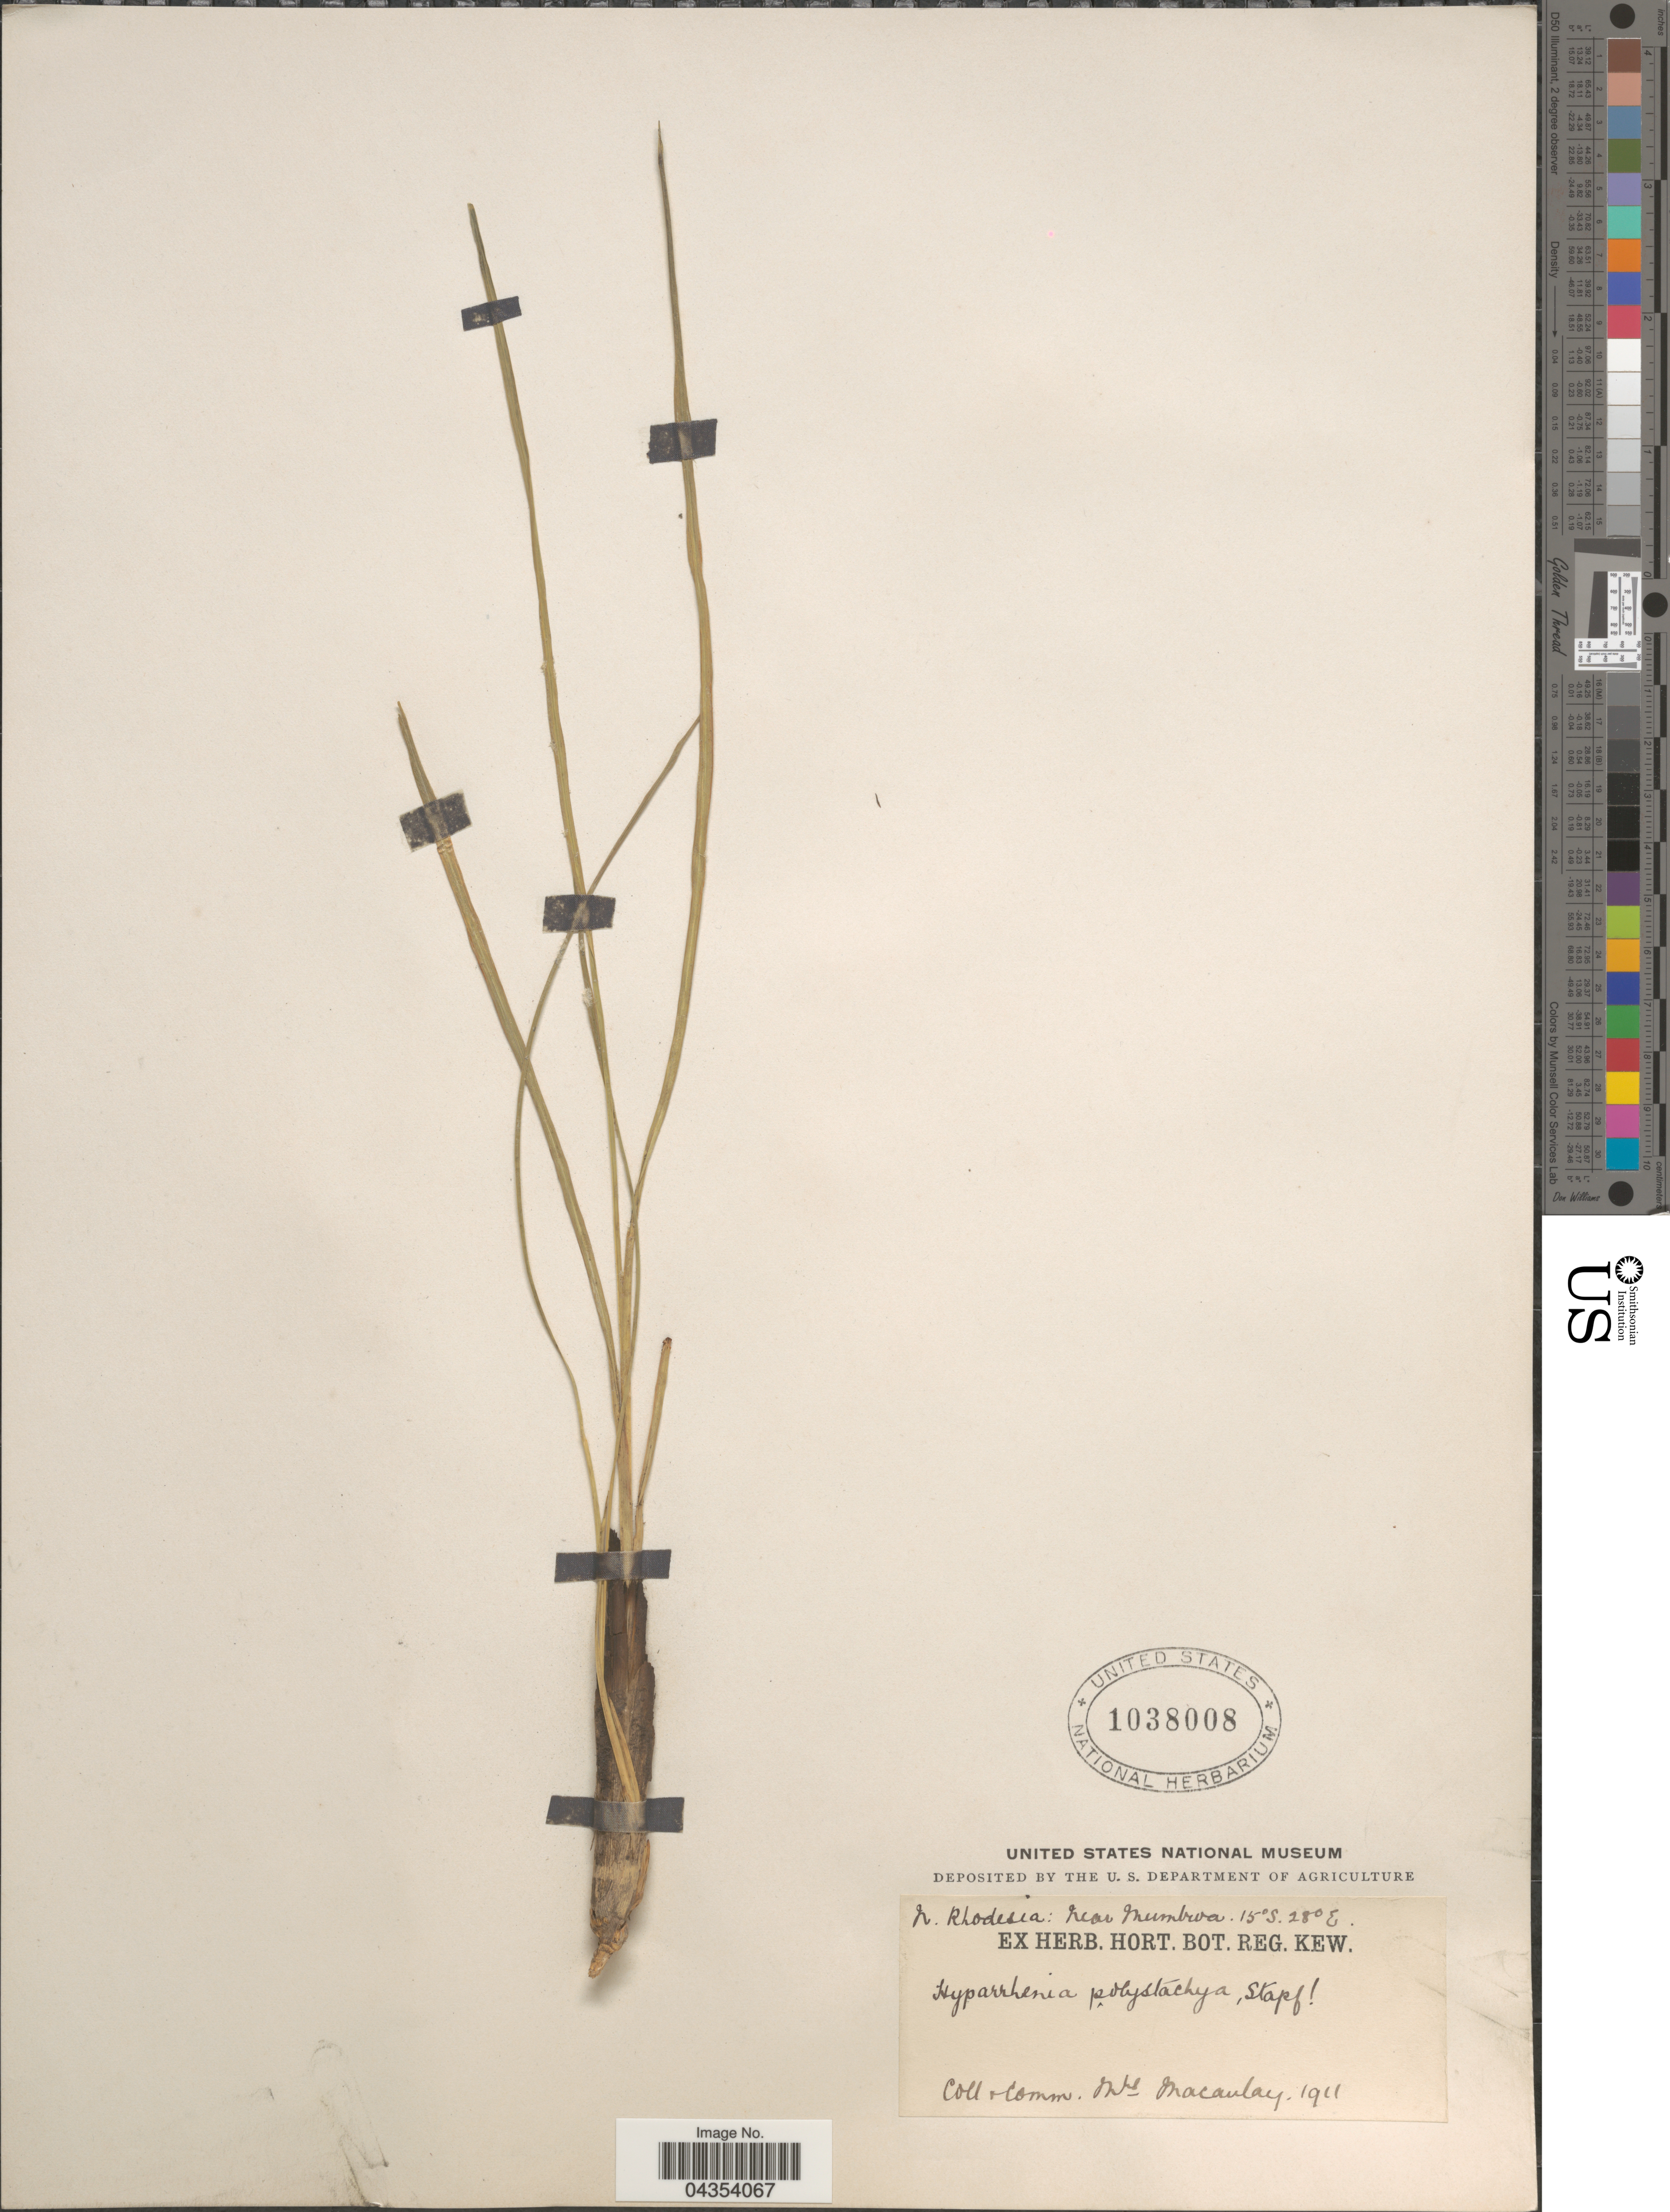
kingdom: Plantae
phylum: Tracheophyta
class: Liliopsida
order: Poales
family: Poaceae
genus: Hyparrhenia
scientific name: Hyparrhenia sp.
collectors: Macaulay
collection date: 1911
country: Zambia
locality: N. Rhodesia: Near Mumbwa.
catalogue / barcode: US 1038008